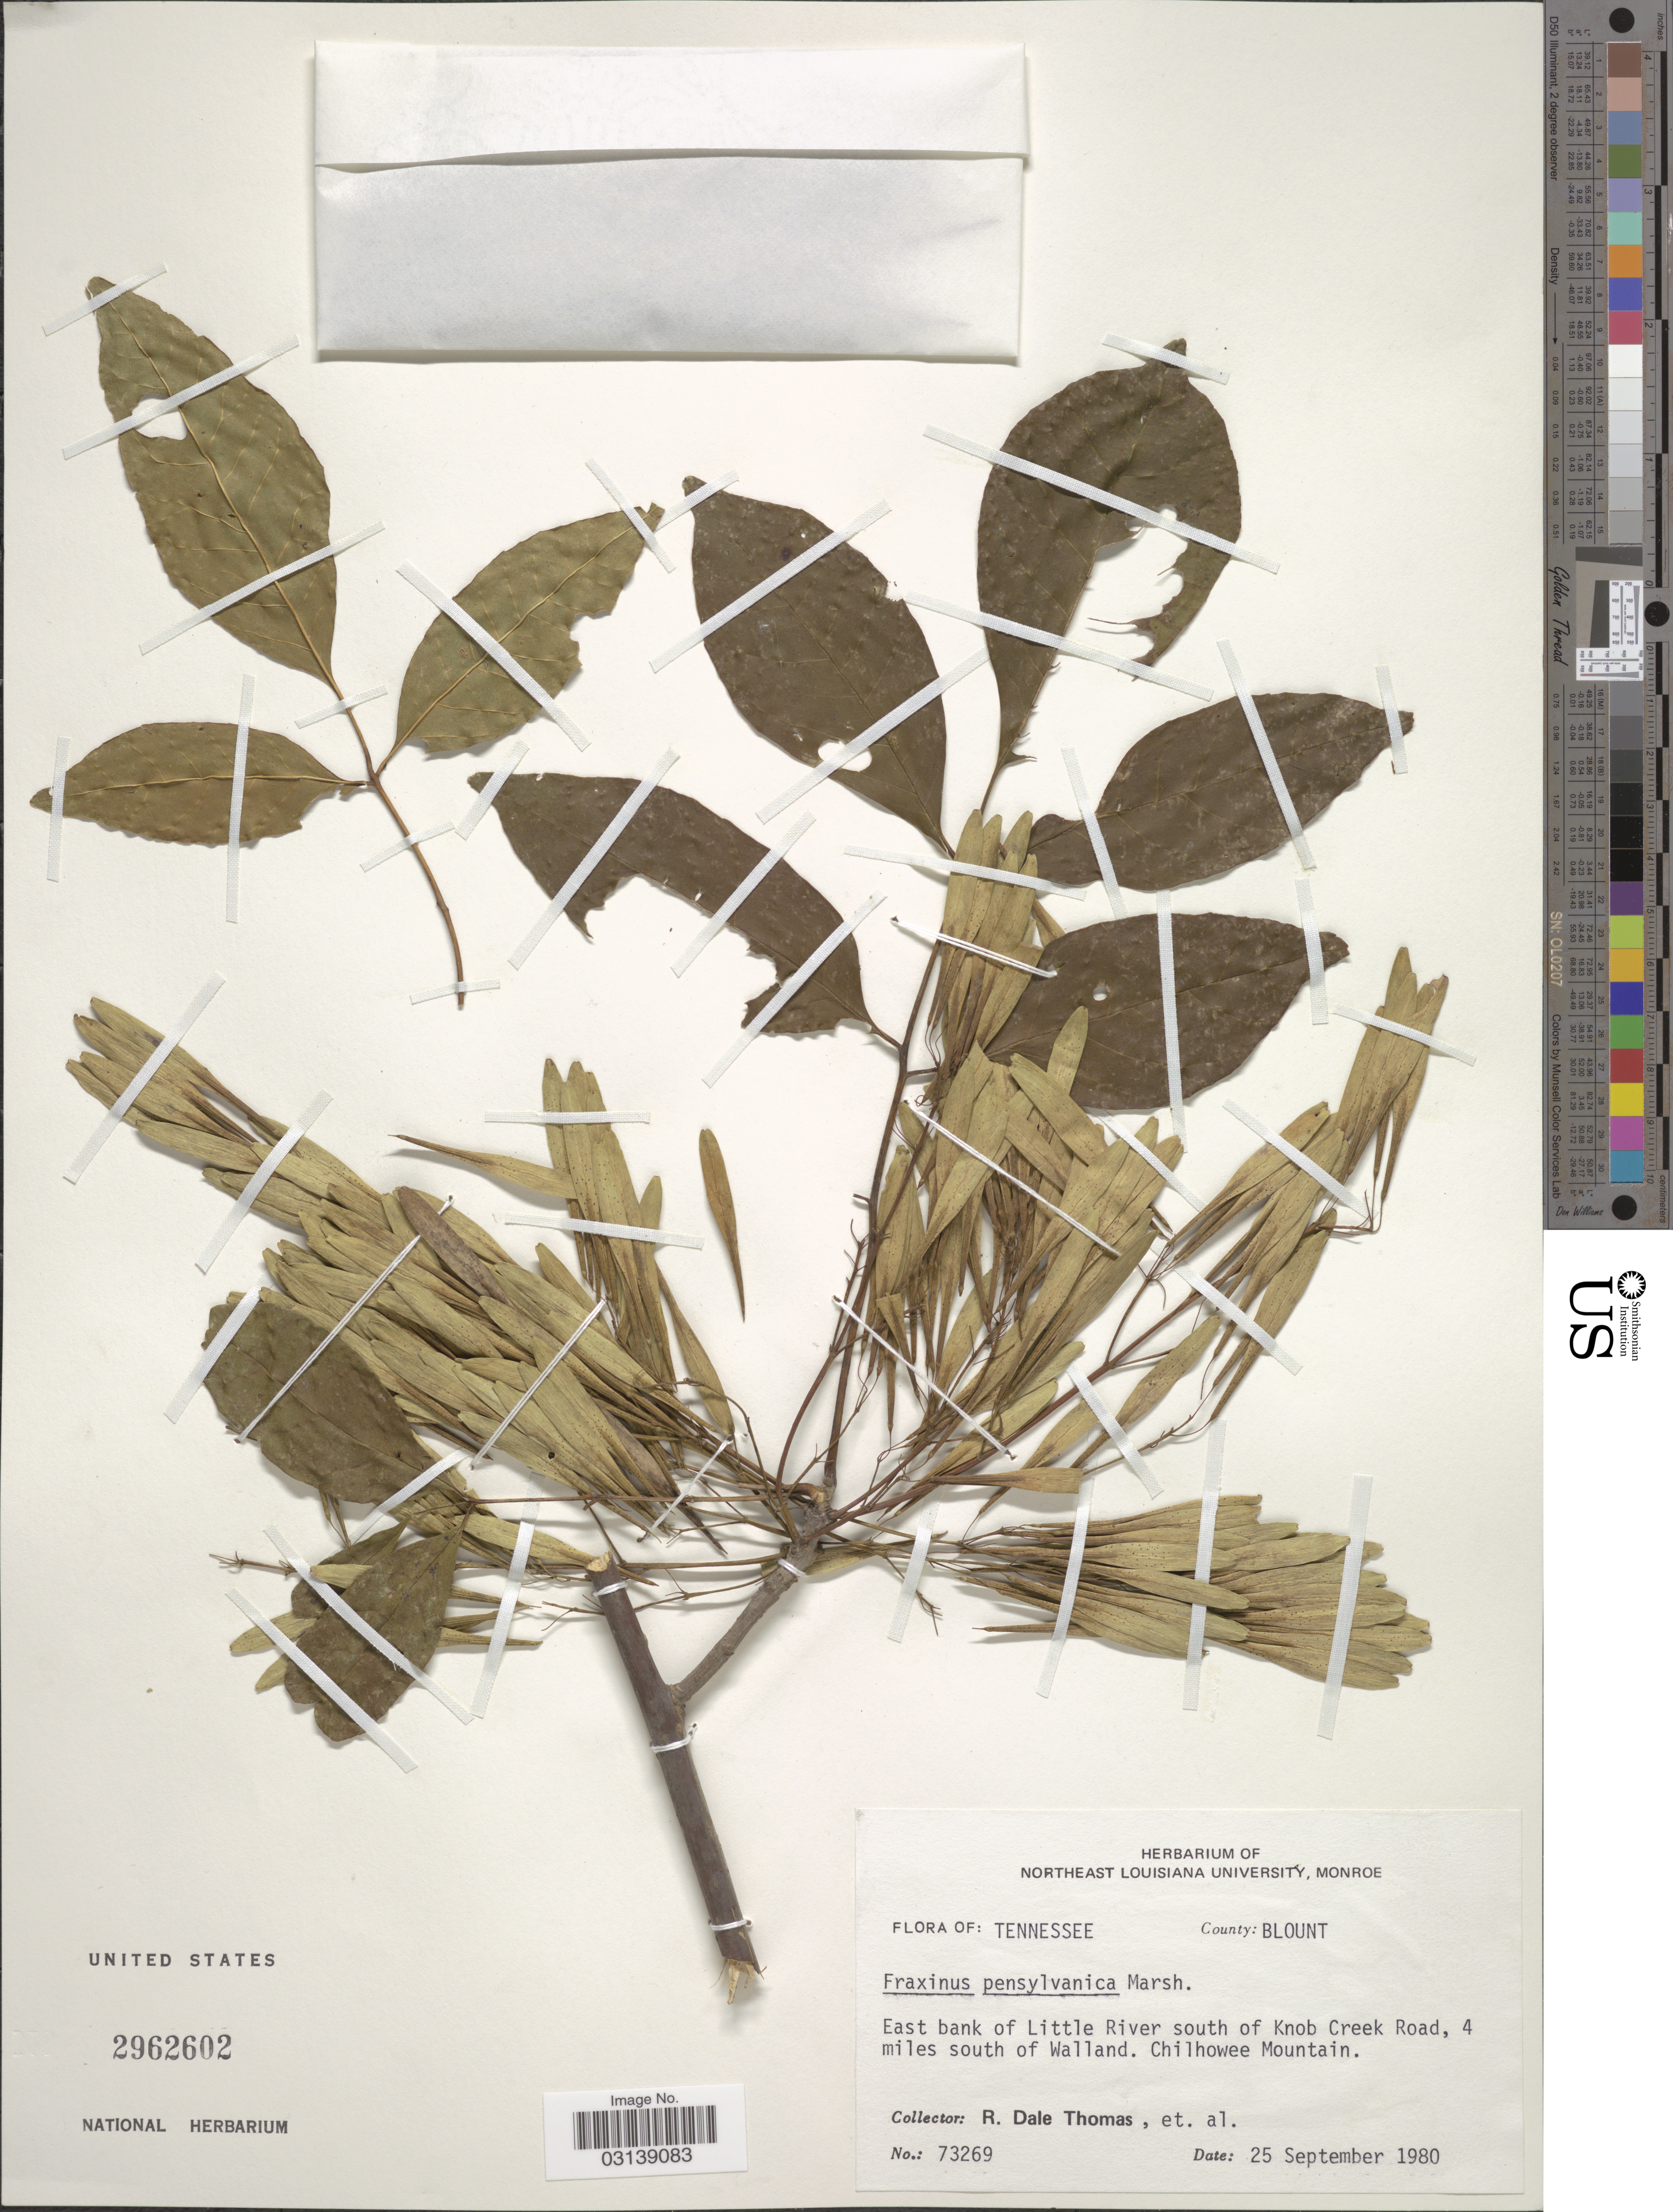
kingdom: Plantae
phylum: Tracheophyta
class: Magnoliopsida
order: Lamiales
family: Oleaceae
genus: Fraxinus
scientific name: Fraxinus pennsylvanica var. subintegerrima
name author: Marshall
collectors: R. Thomas & et al.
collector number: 73269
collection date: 1980-09-25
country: United States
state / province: Tennessee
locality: County: Blount. East bank of Little River south of Knob Creek Road, 4 miles south of Walland. Chilhowee Mountain.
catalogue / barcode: US 2962602